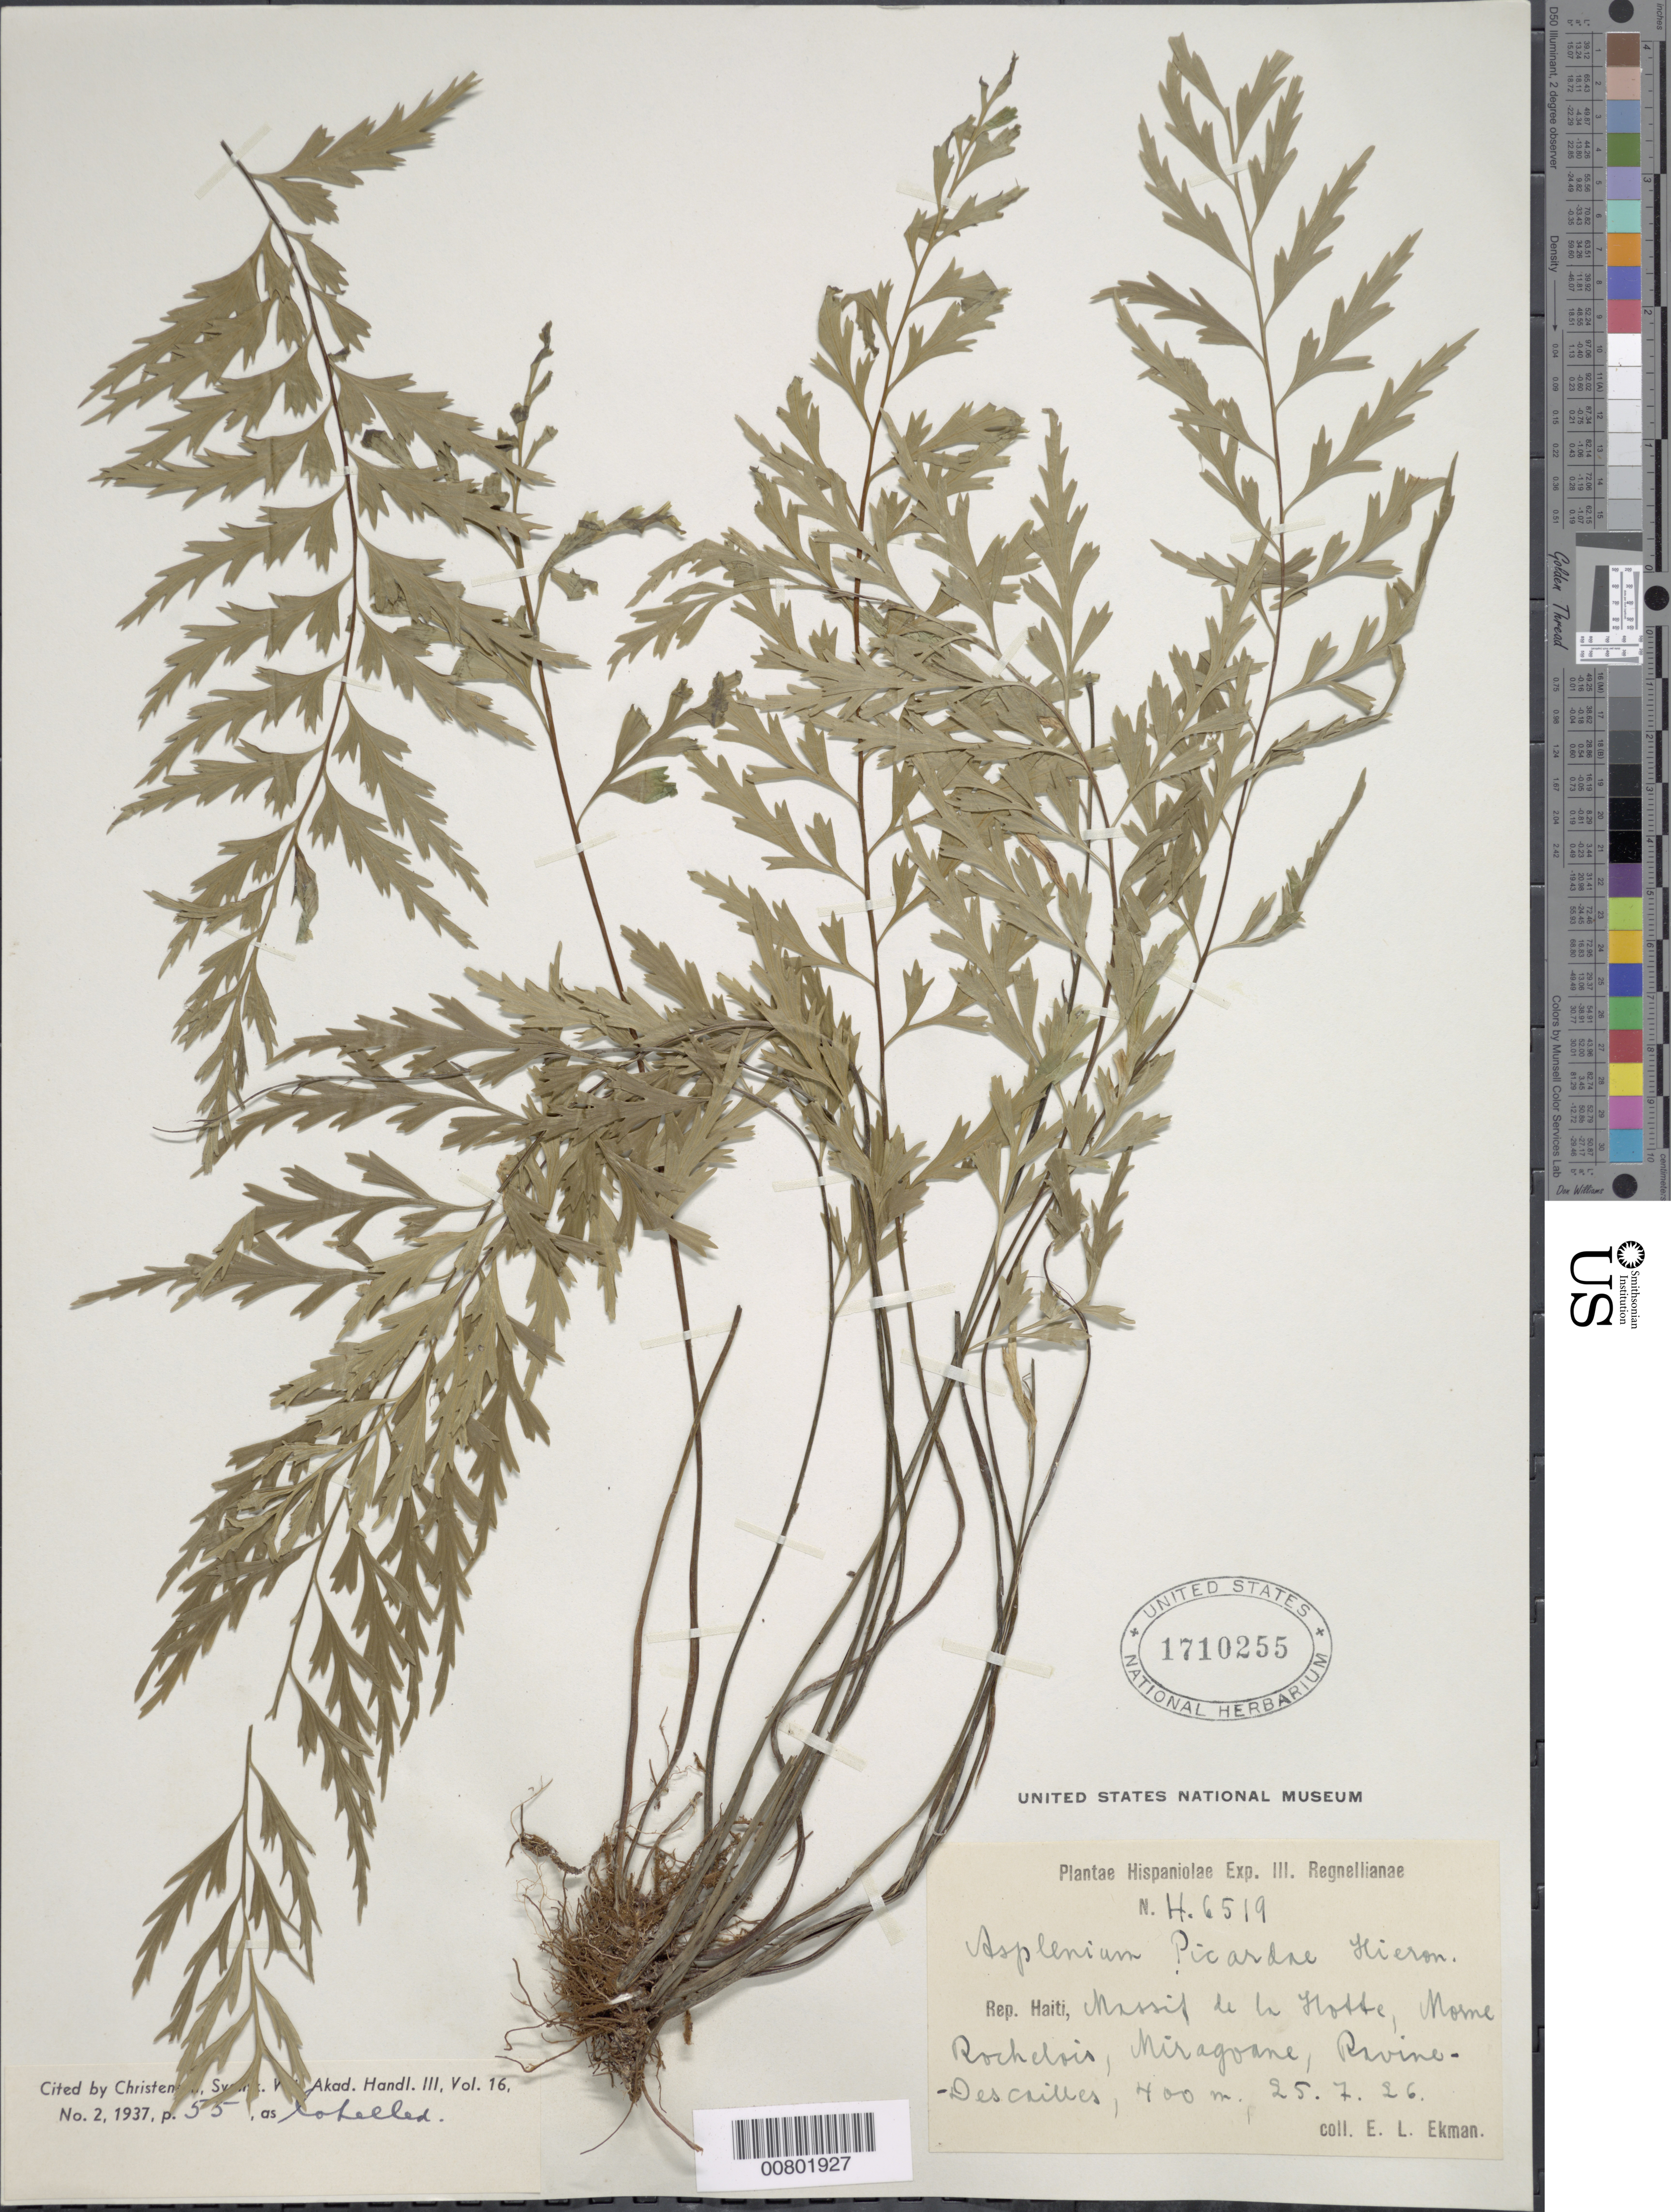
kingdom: Plantae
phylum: Tracheophyta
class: Polypodiopsida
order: Polypodiales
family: Aspleniaceae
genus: Asplenium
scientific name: Asplenium picardae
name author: Hieron.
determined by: Christensen, C. F. A.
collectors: E. L. Ekman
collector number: H 6519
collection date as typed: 25 Jul 1926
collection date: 1926-07-25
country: Haiti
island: Hispaniola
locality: Massif de la Hotte, Morne rochelois, Miragoane, Ravine-Descailles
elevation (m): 400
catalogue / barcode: US 1710255